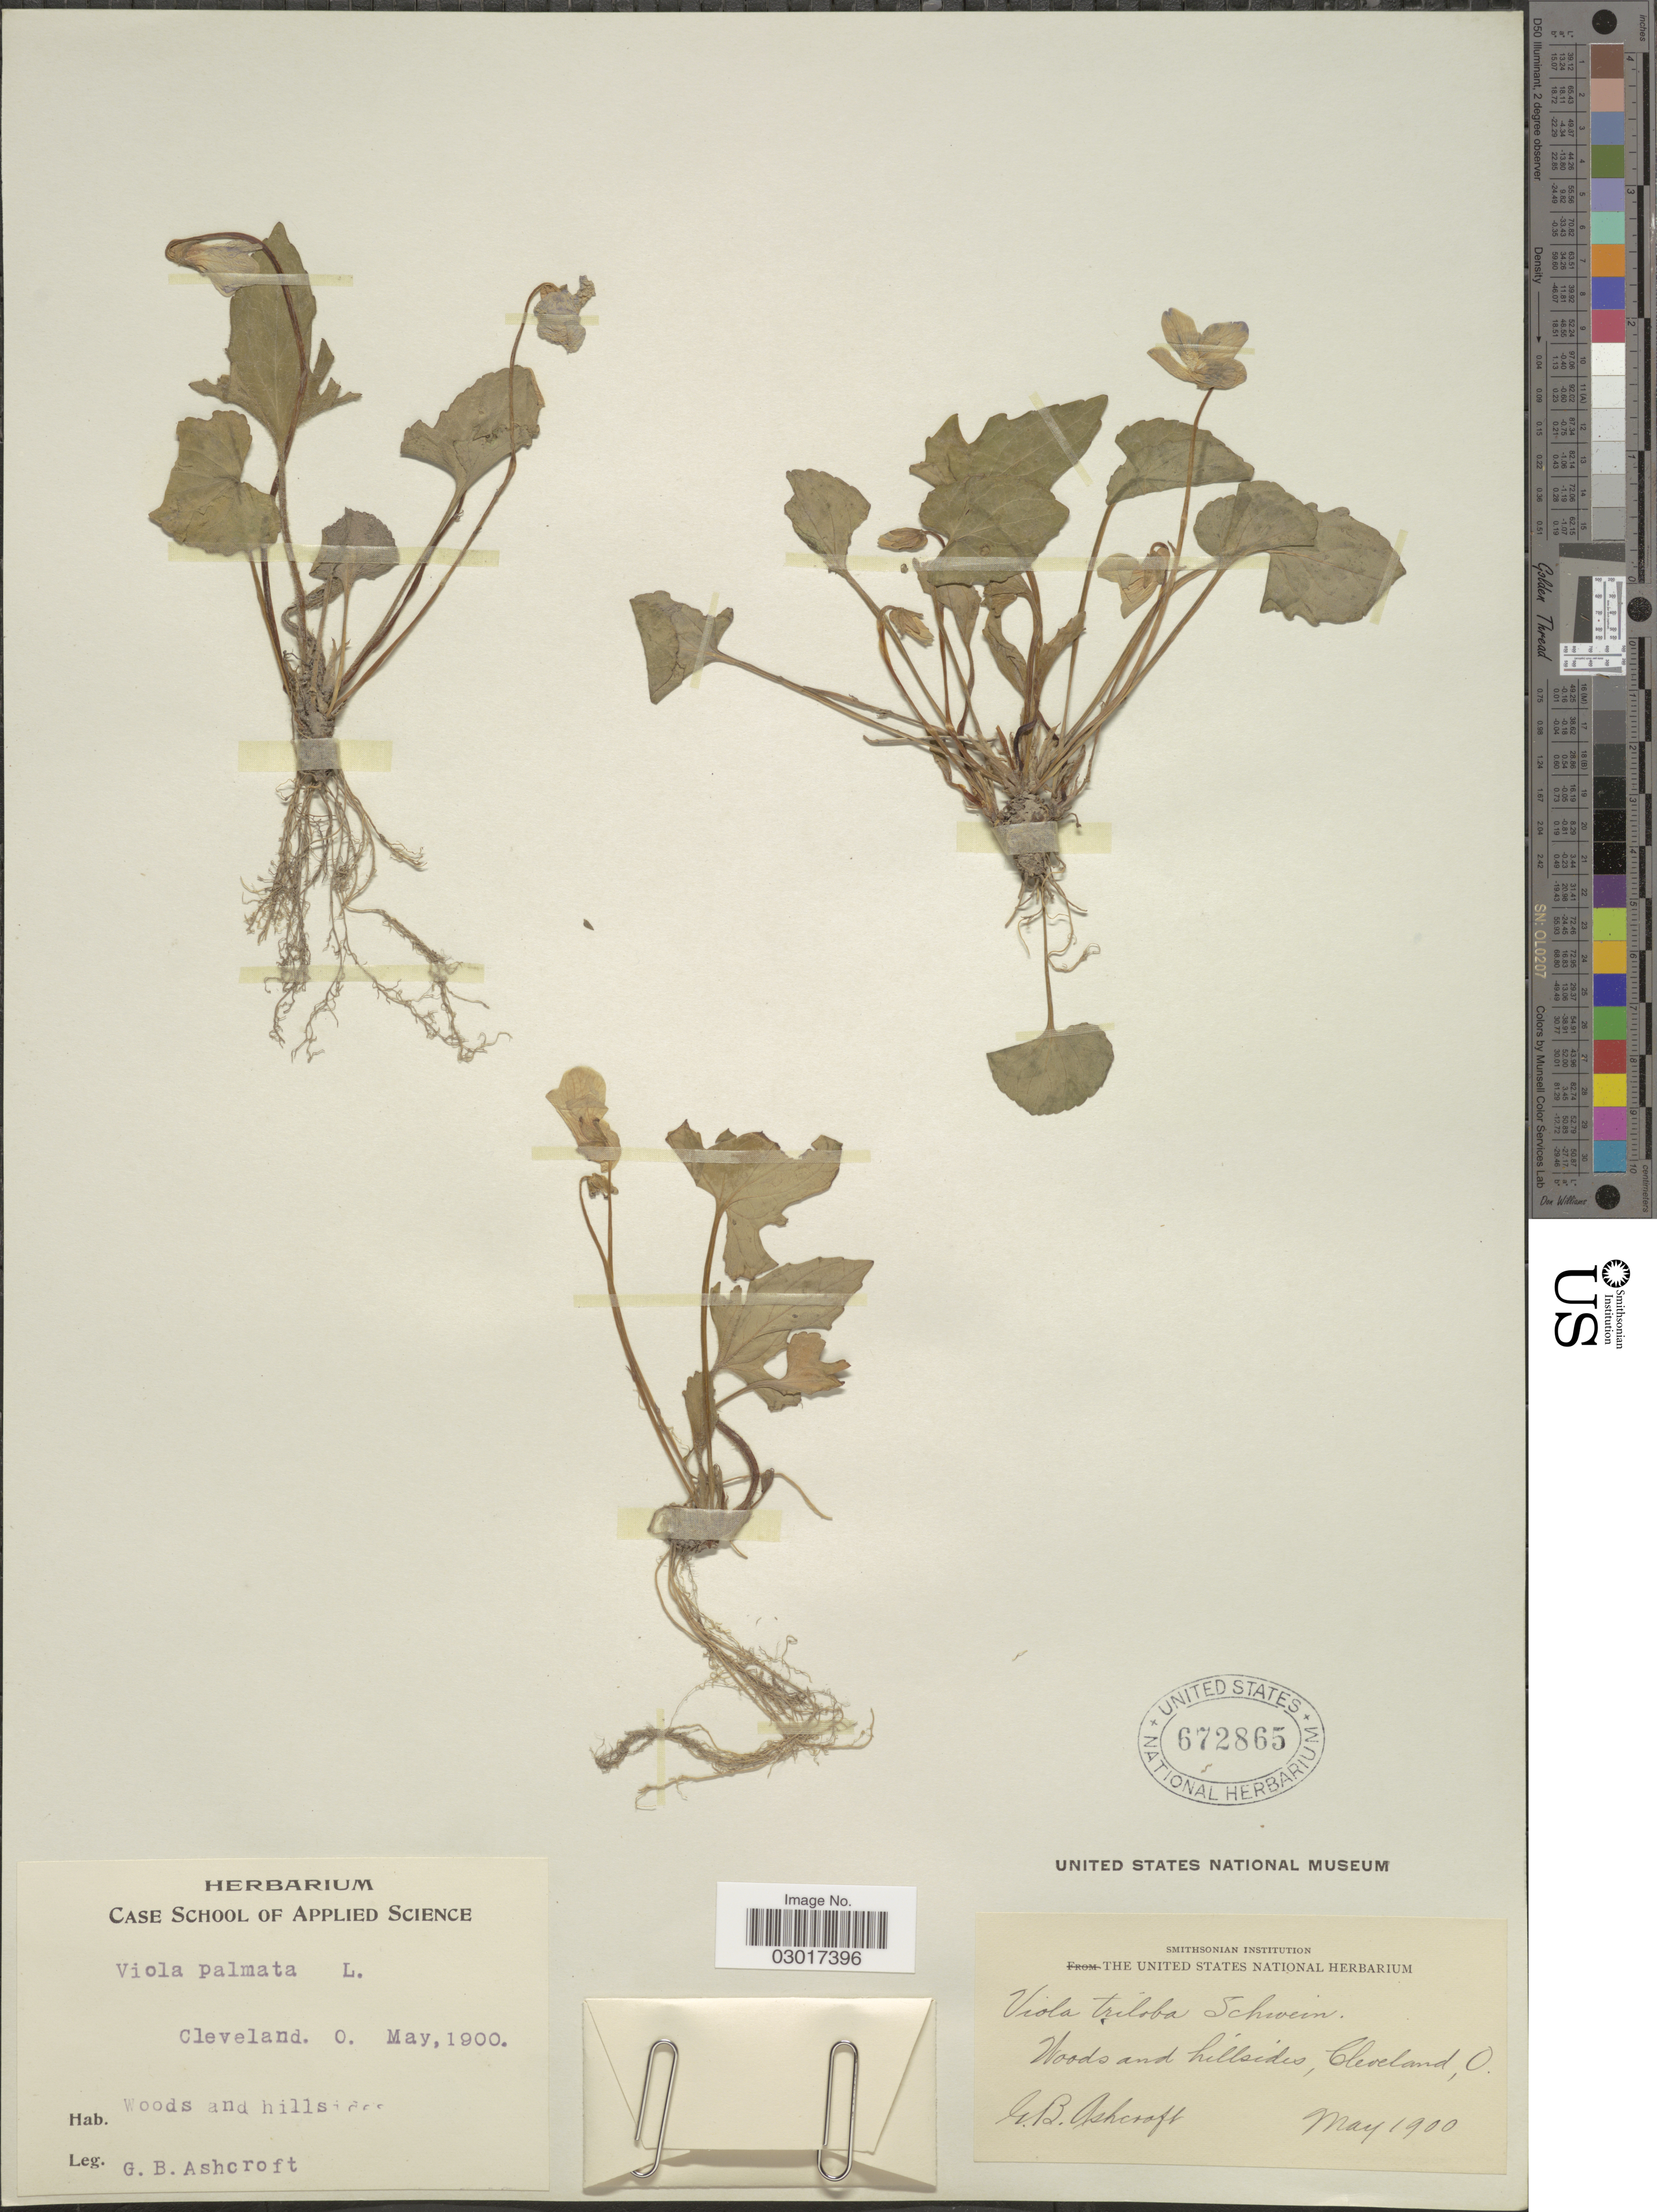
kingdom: Plantae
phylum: Tracheophyta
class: Magnoliopsida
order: Malpighiales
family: Violaceae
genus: Viola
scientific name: Viola triloba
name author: Schwein.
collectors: G. Ashcroft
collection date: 1900-05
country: United States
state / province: Ohio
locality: Cleveland.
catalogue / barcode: US 672865